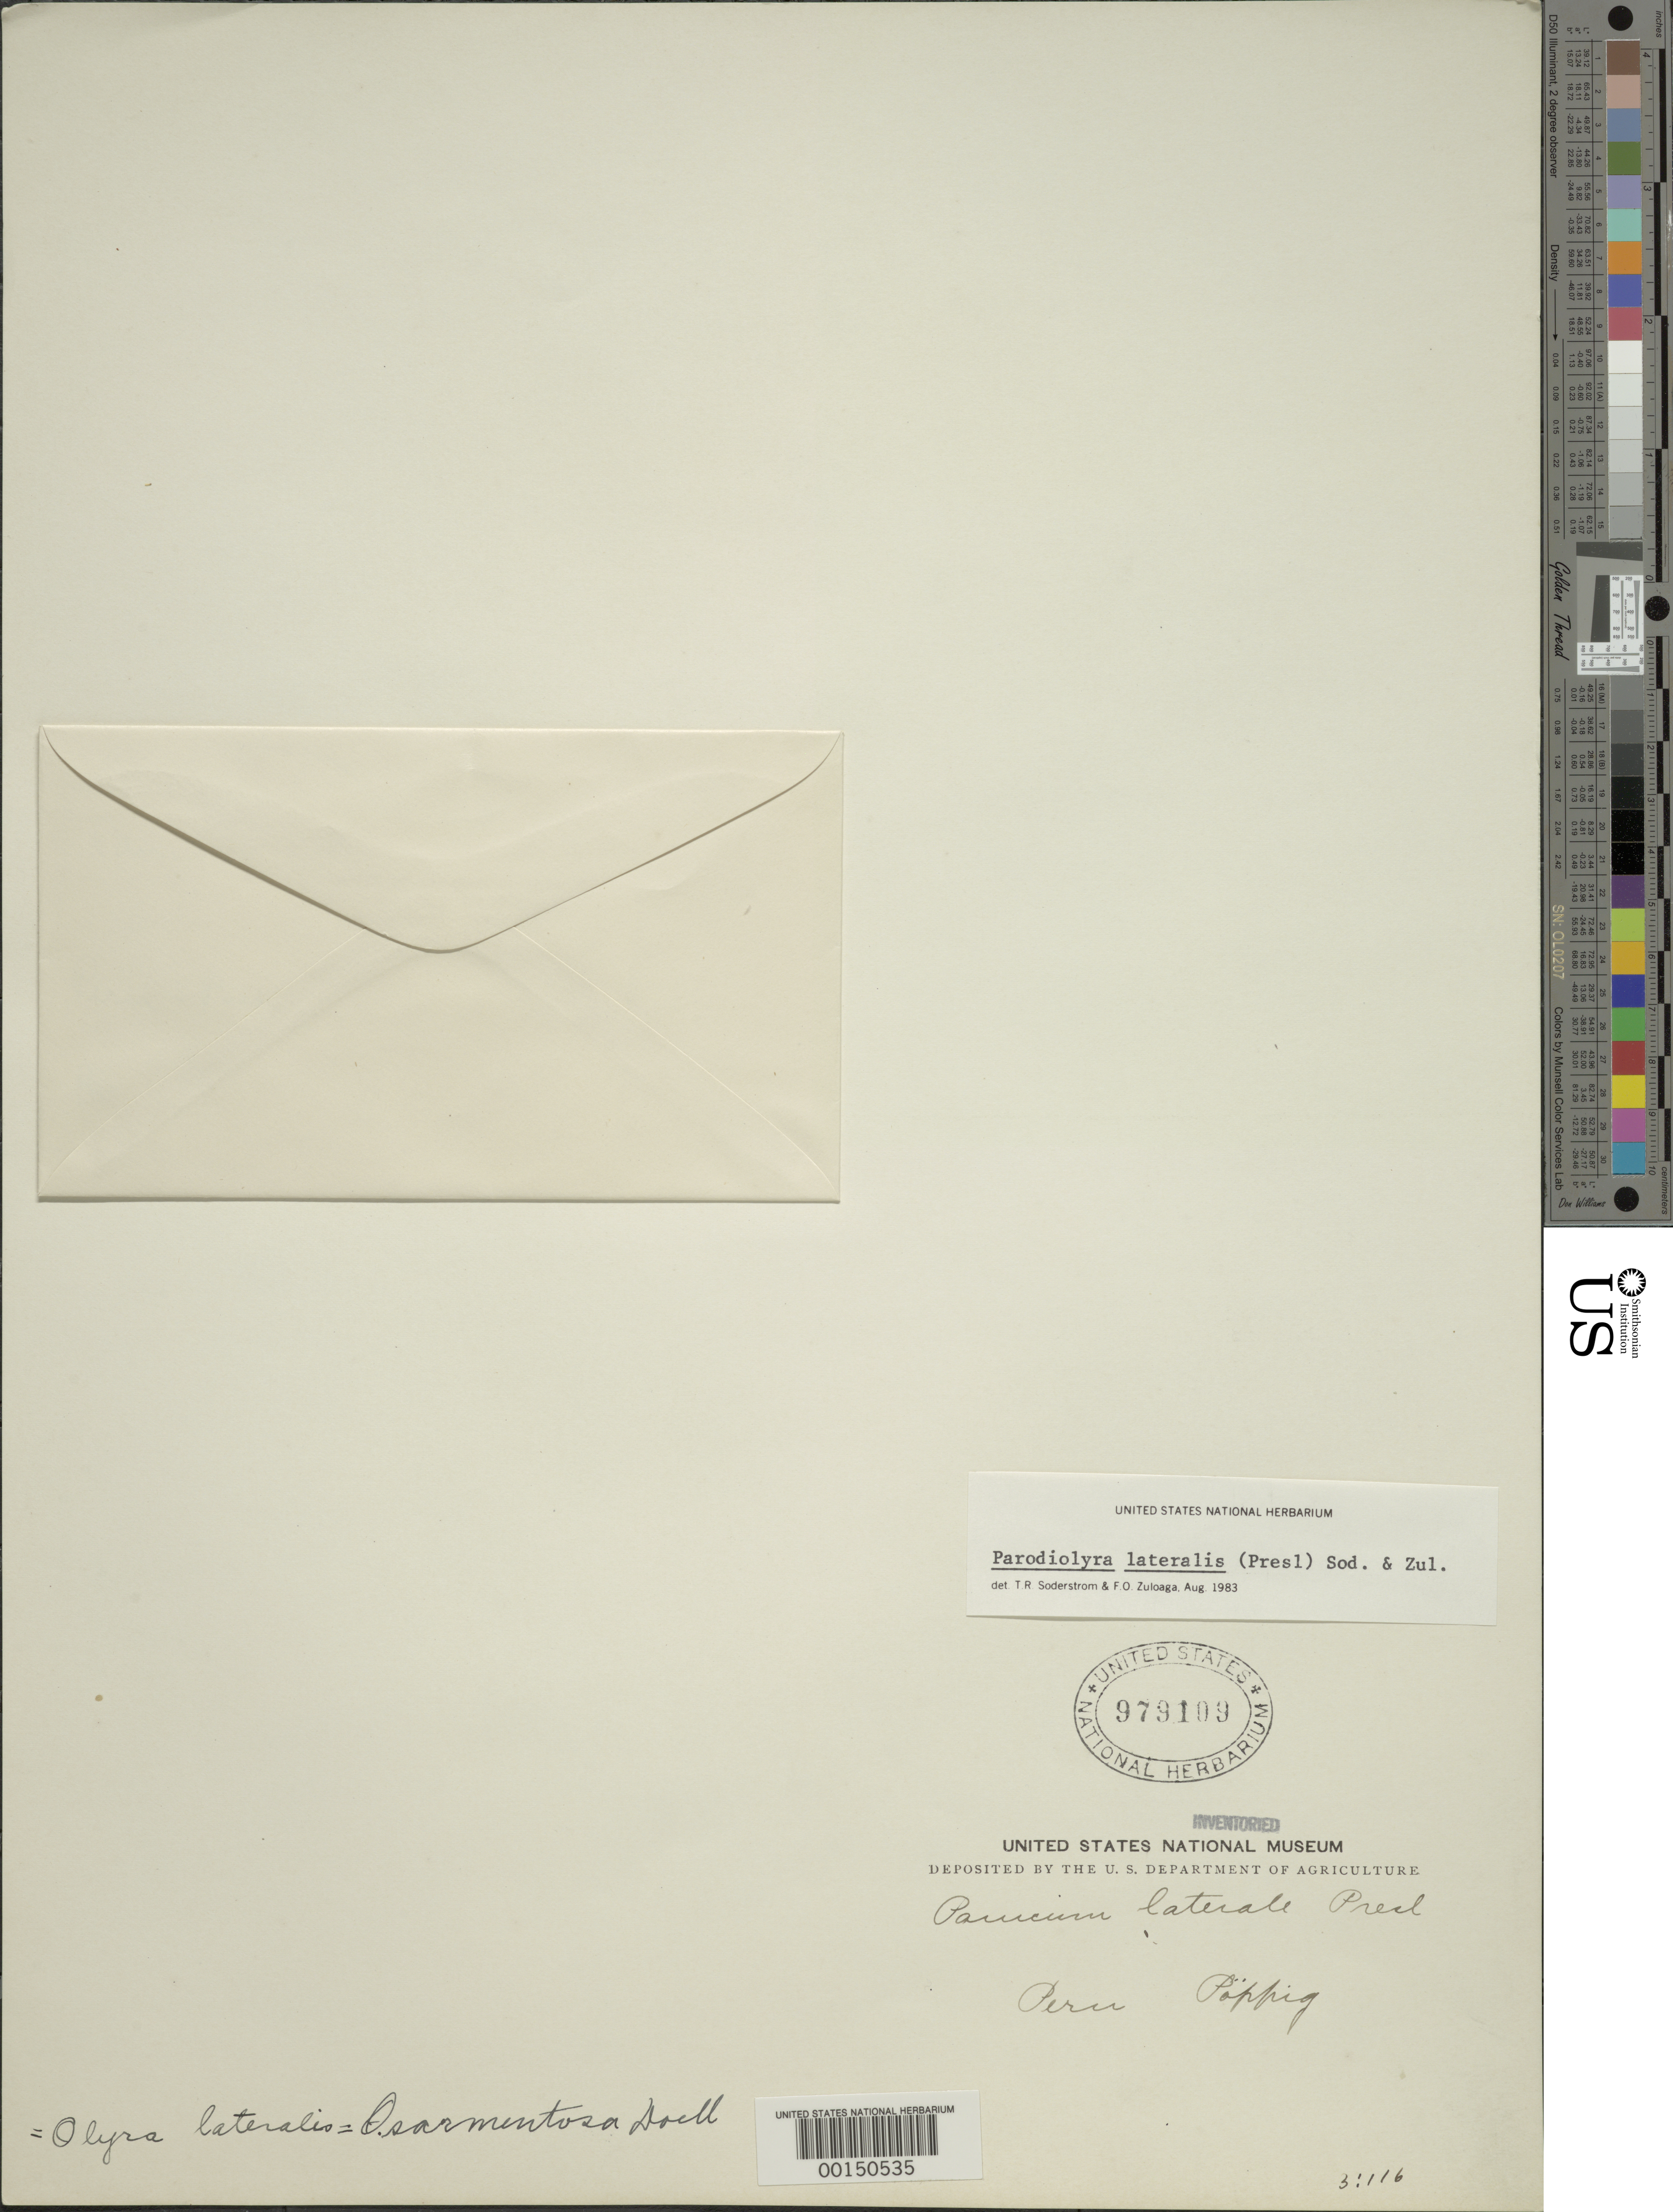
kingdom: Plantae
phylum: Tracheophyta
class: Liliopsida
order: Poales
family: Poaceae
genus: Parodiolyra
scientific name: Parodiolyra lateralis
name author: (J. Presl ex Nees) Soderstr. & Zuloaga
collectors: E. F. Poeppig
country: Peru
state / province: San Martín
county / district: Mariscal Cáceres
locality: Rio Huallaga, margen Derecha del; Balsa Probana; dtto. Tocache Nuevo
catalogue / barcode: US 979109